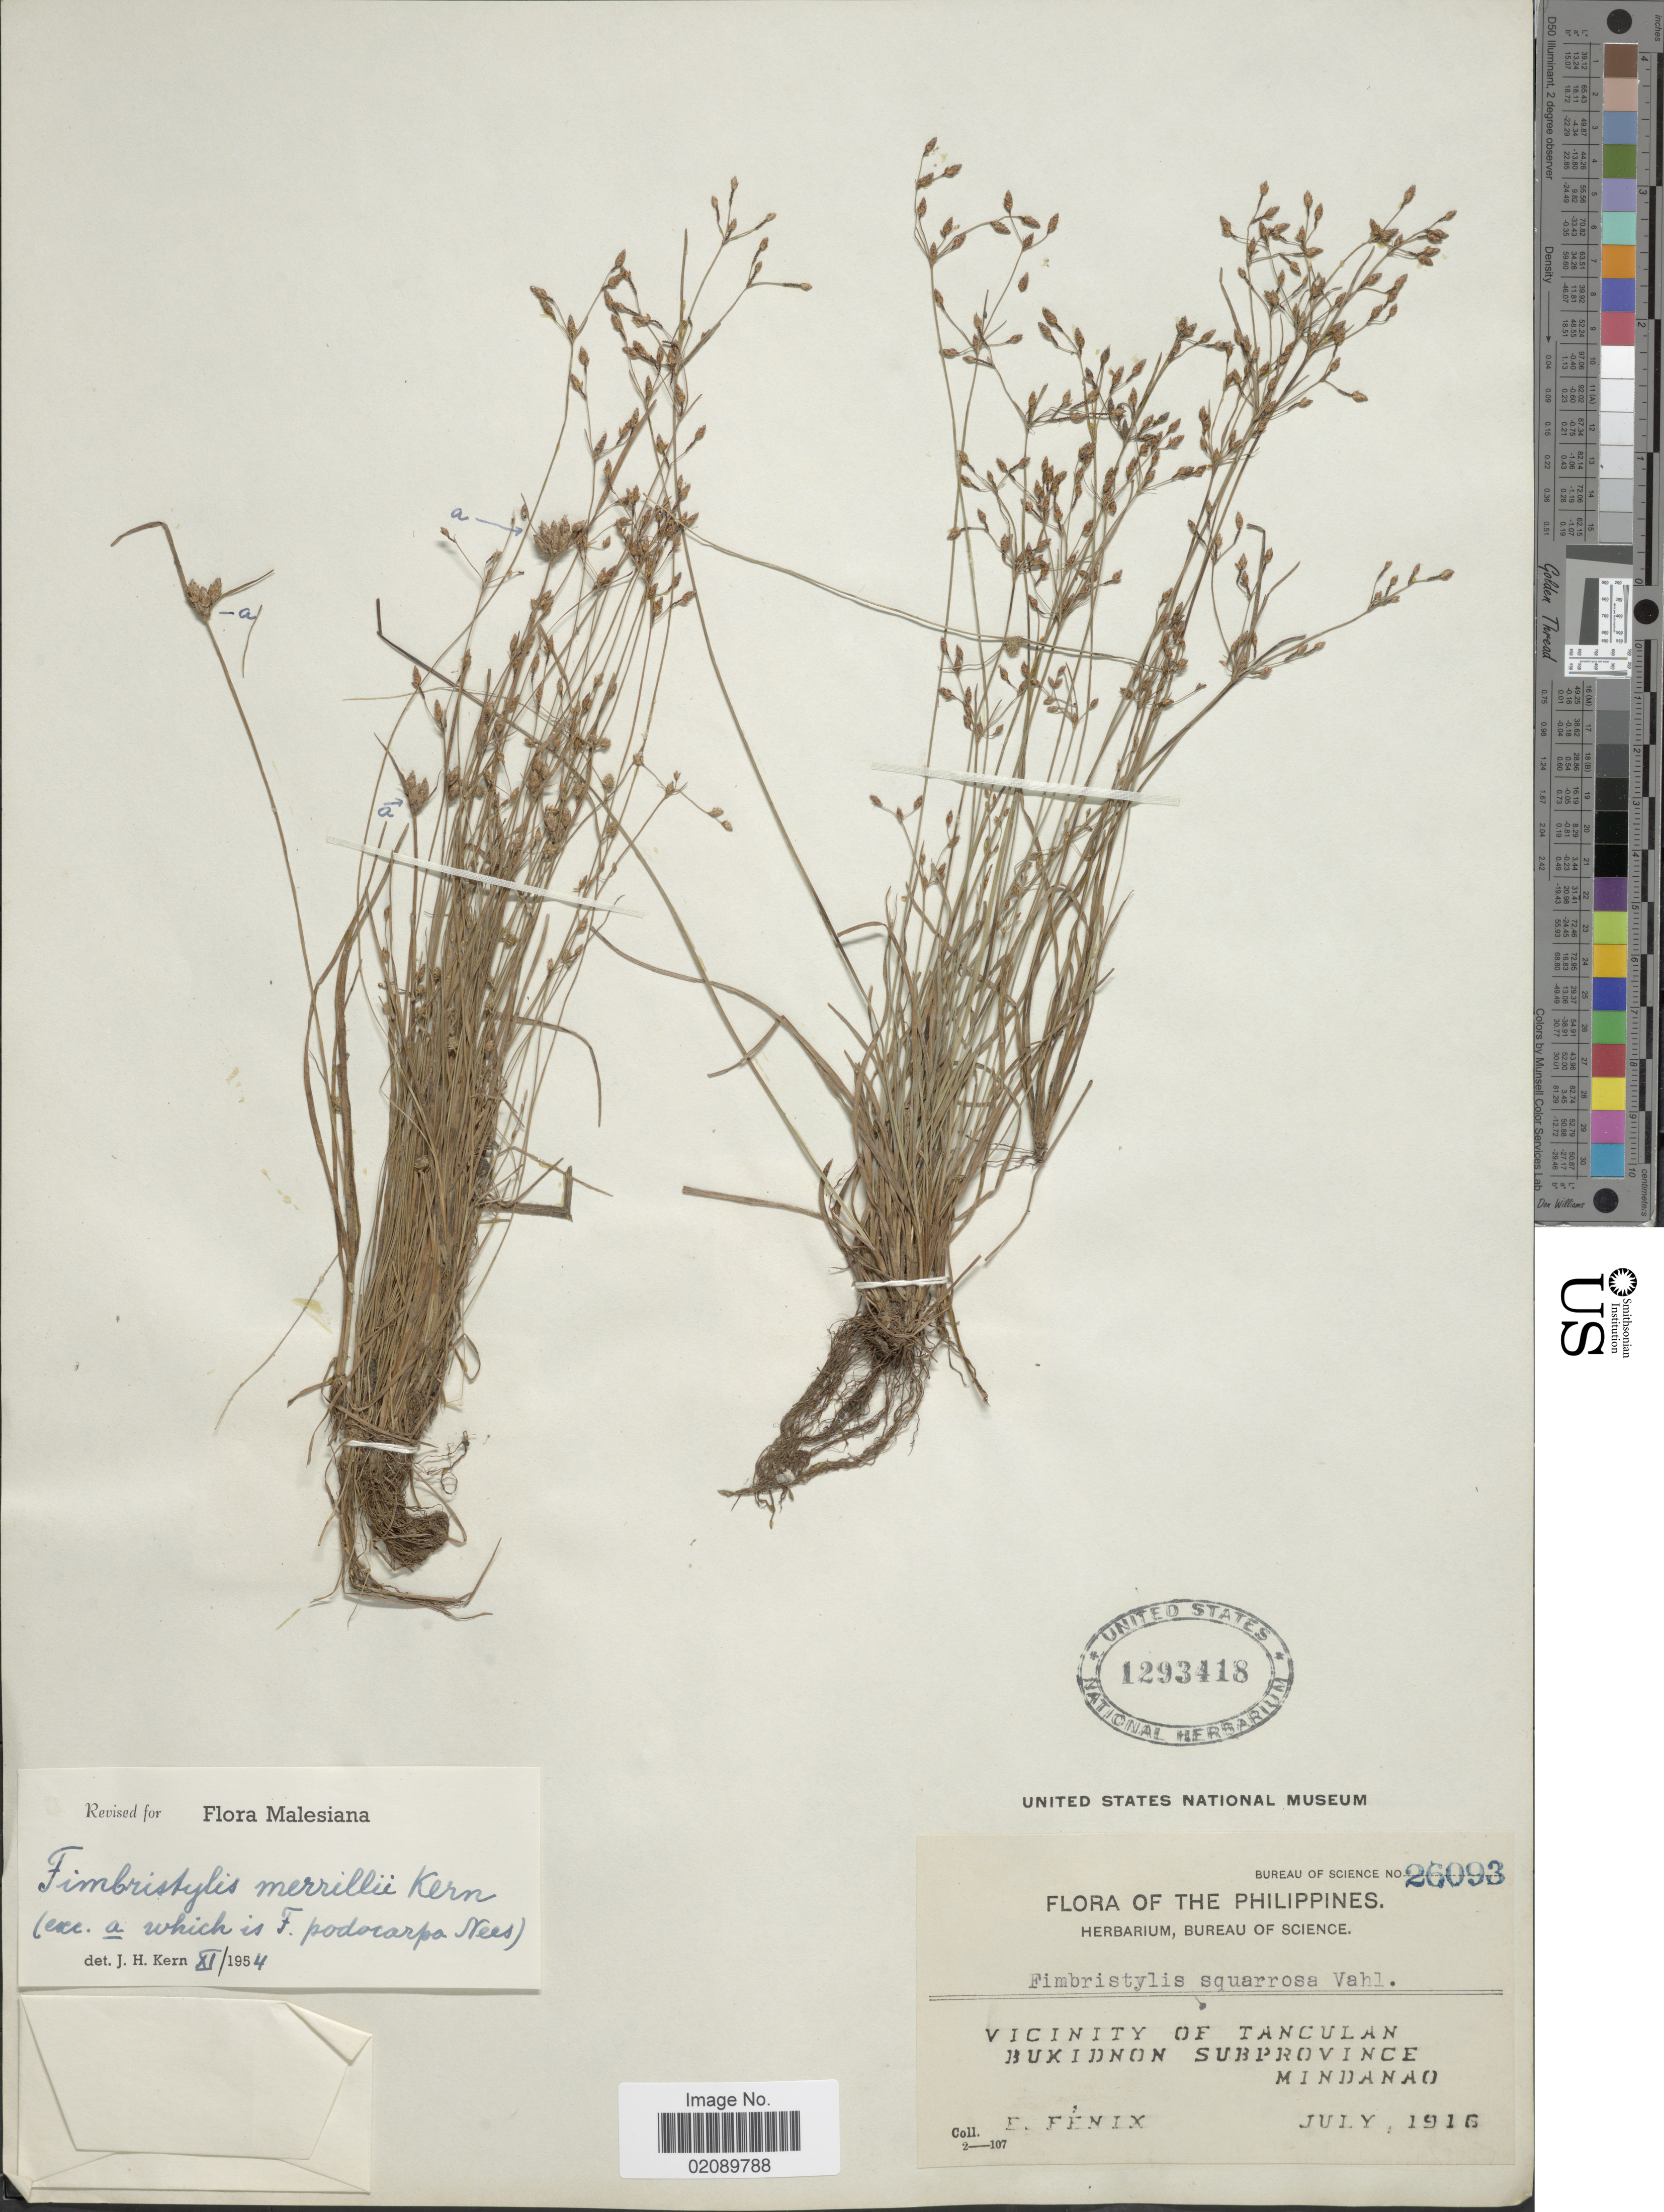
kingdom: Plantae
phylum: Tracheophyta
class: Liliopsida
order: Poales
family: Cyperaceae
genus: Fimbristylis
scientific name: Fimbristylis merrillii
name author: J. Kern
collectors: E. Fénix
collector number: Bureau of Science 26093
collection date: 1916-07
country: Philippines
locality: Vicinity of Tanculan, Bukidnon Subprovince, Mindanao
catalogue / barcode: US 1293418